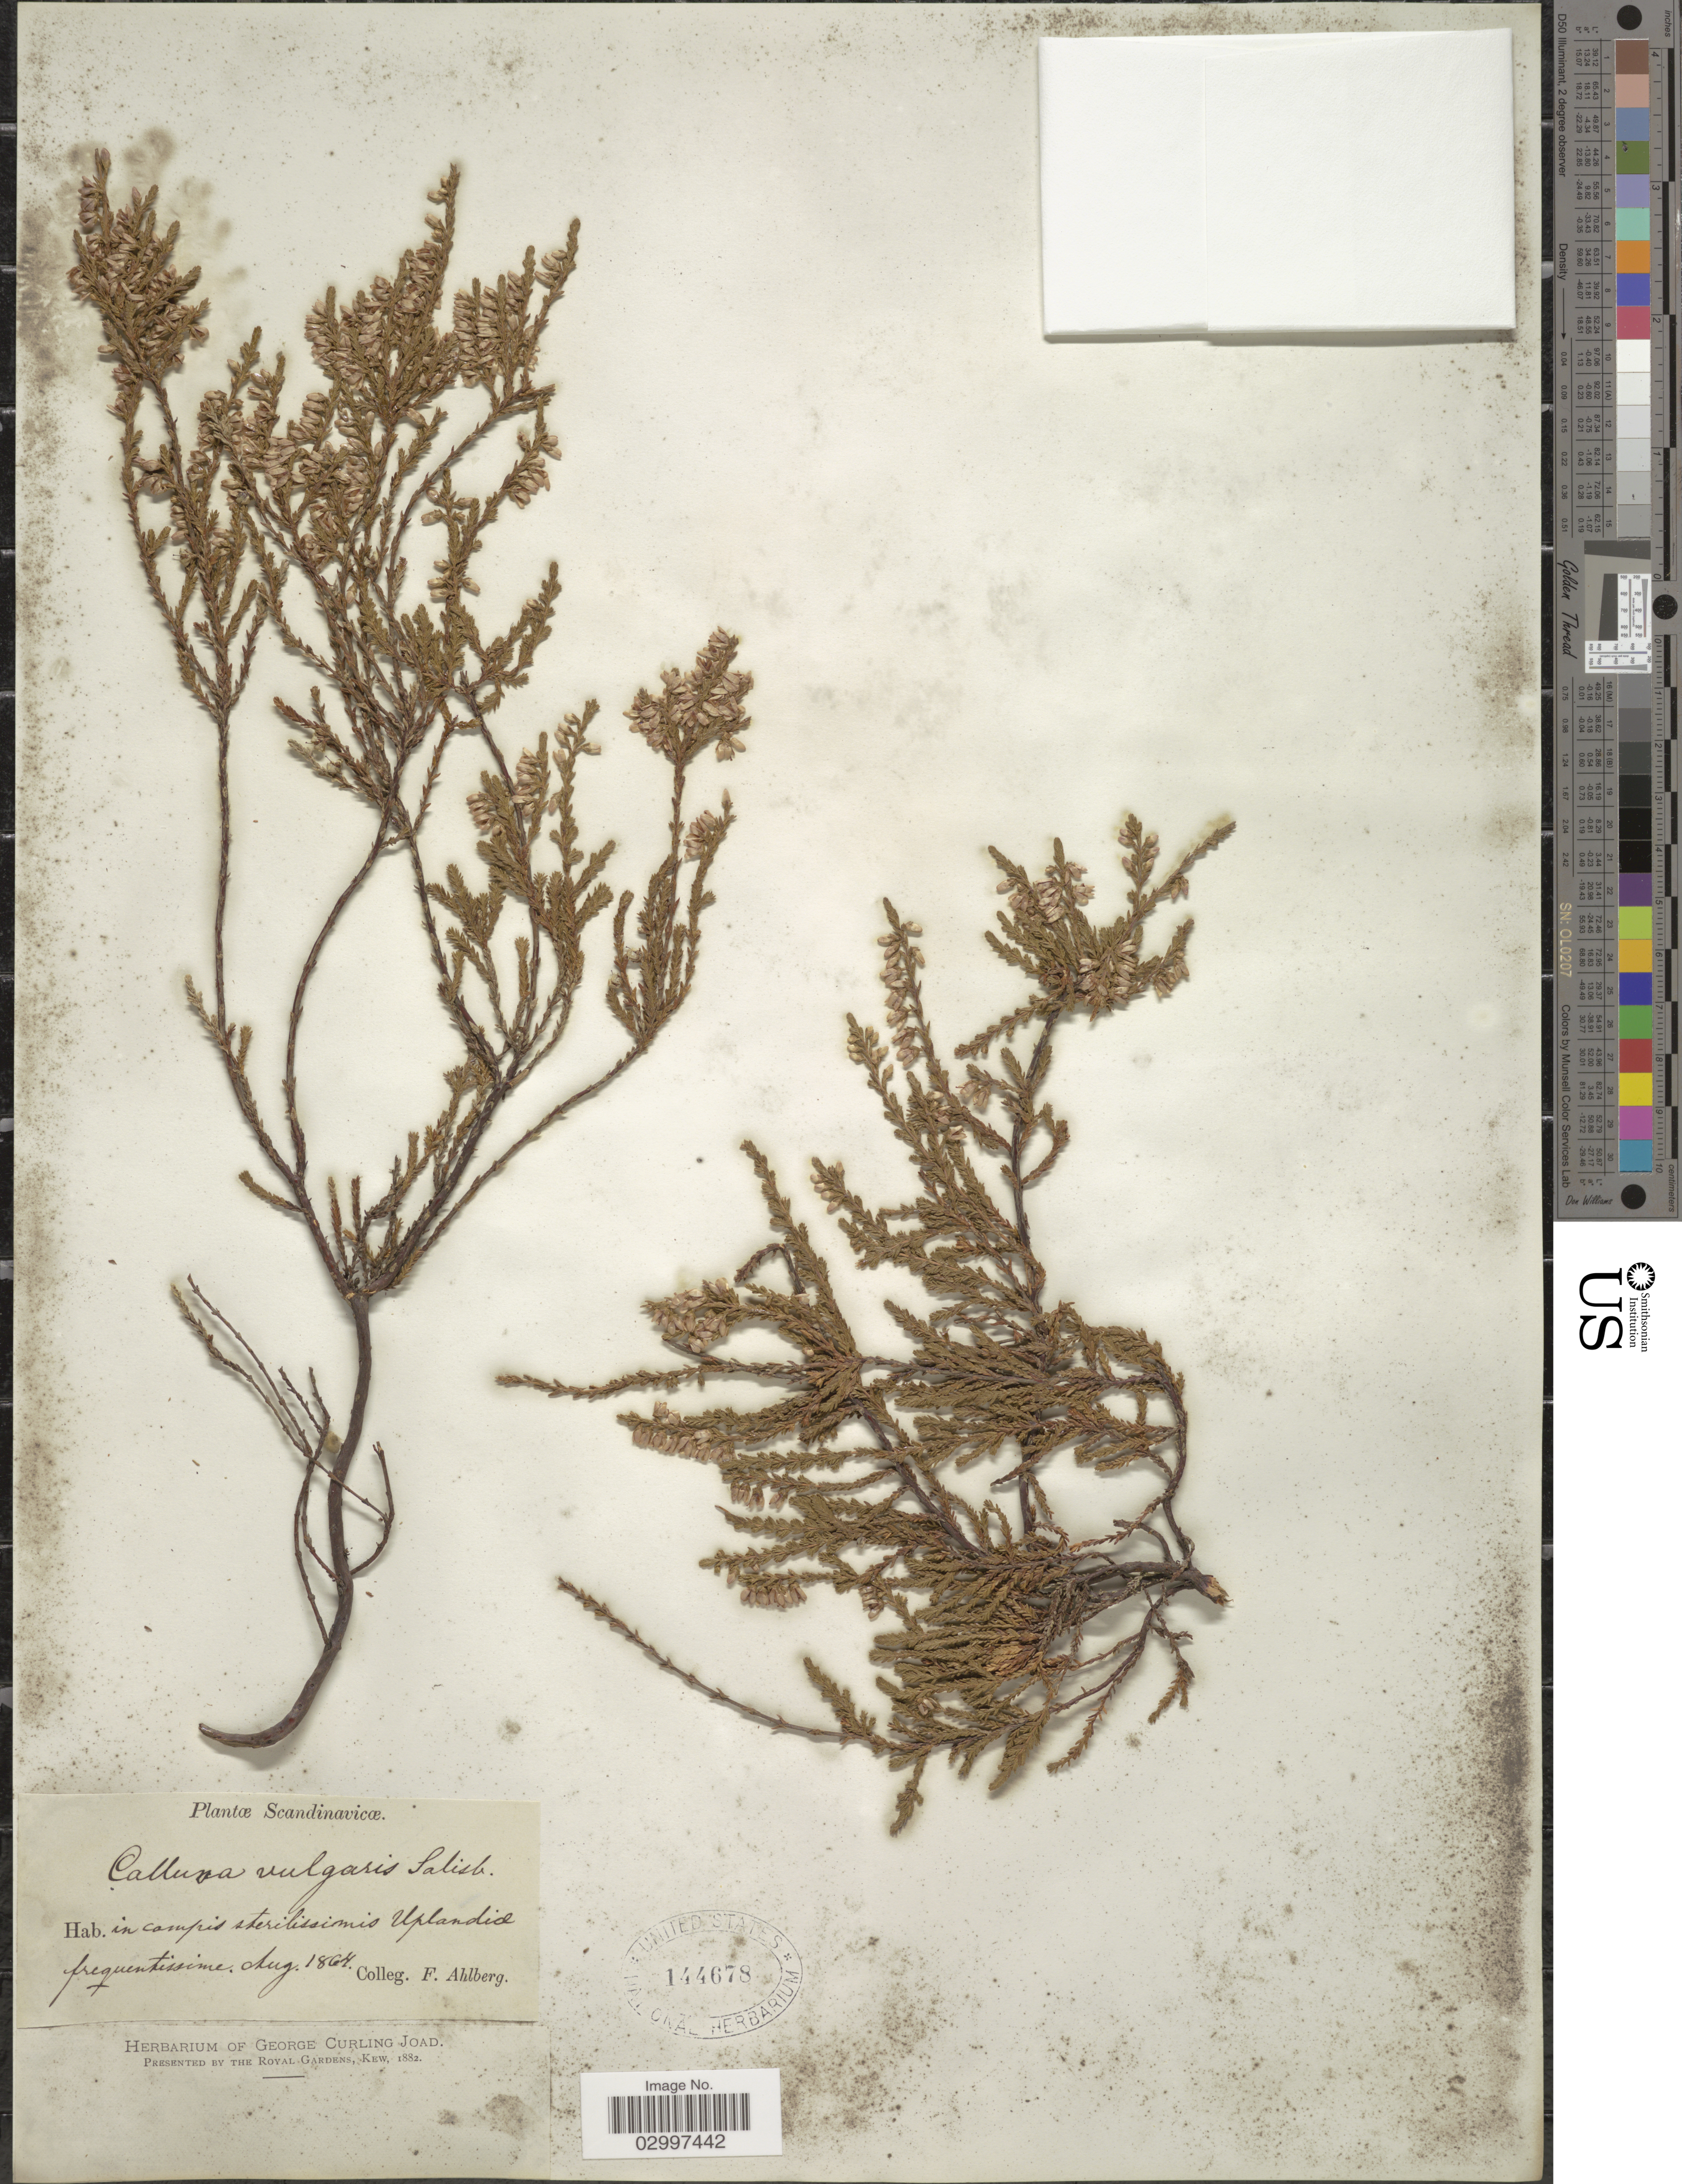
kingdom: Plantae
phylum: Tracheophyta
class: Magnoliopsida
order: Ericales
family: Ericaceae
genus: Calluna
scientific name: Calluna vulgaris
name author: (L.) Hull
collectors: F. Ahlberg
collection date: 1864-08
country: Sweden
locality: Scandinavicæ. In campis streilissimis Uplandiæ frequentissime.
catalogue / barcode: US 144678